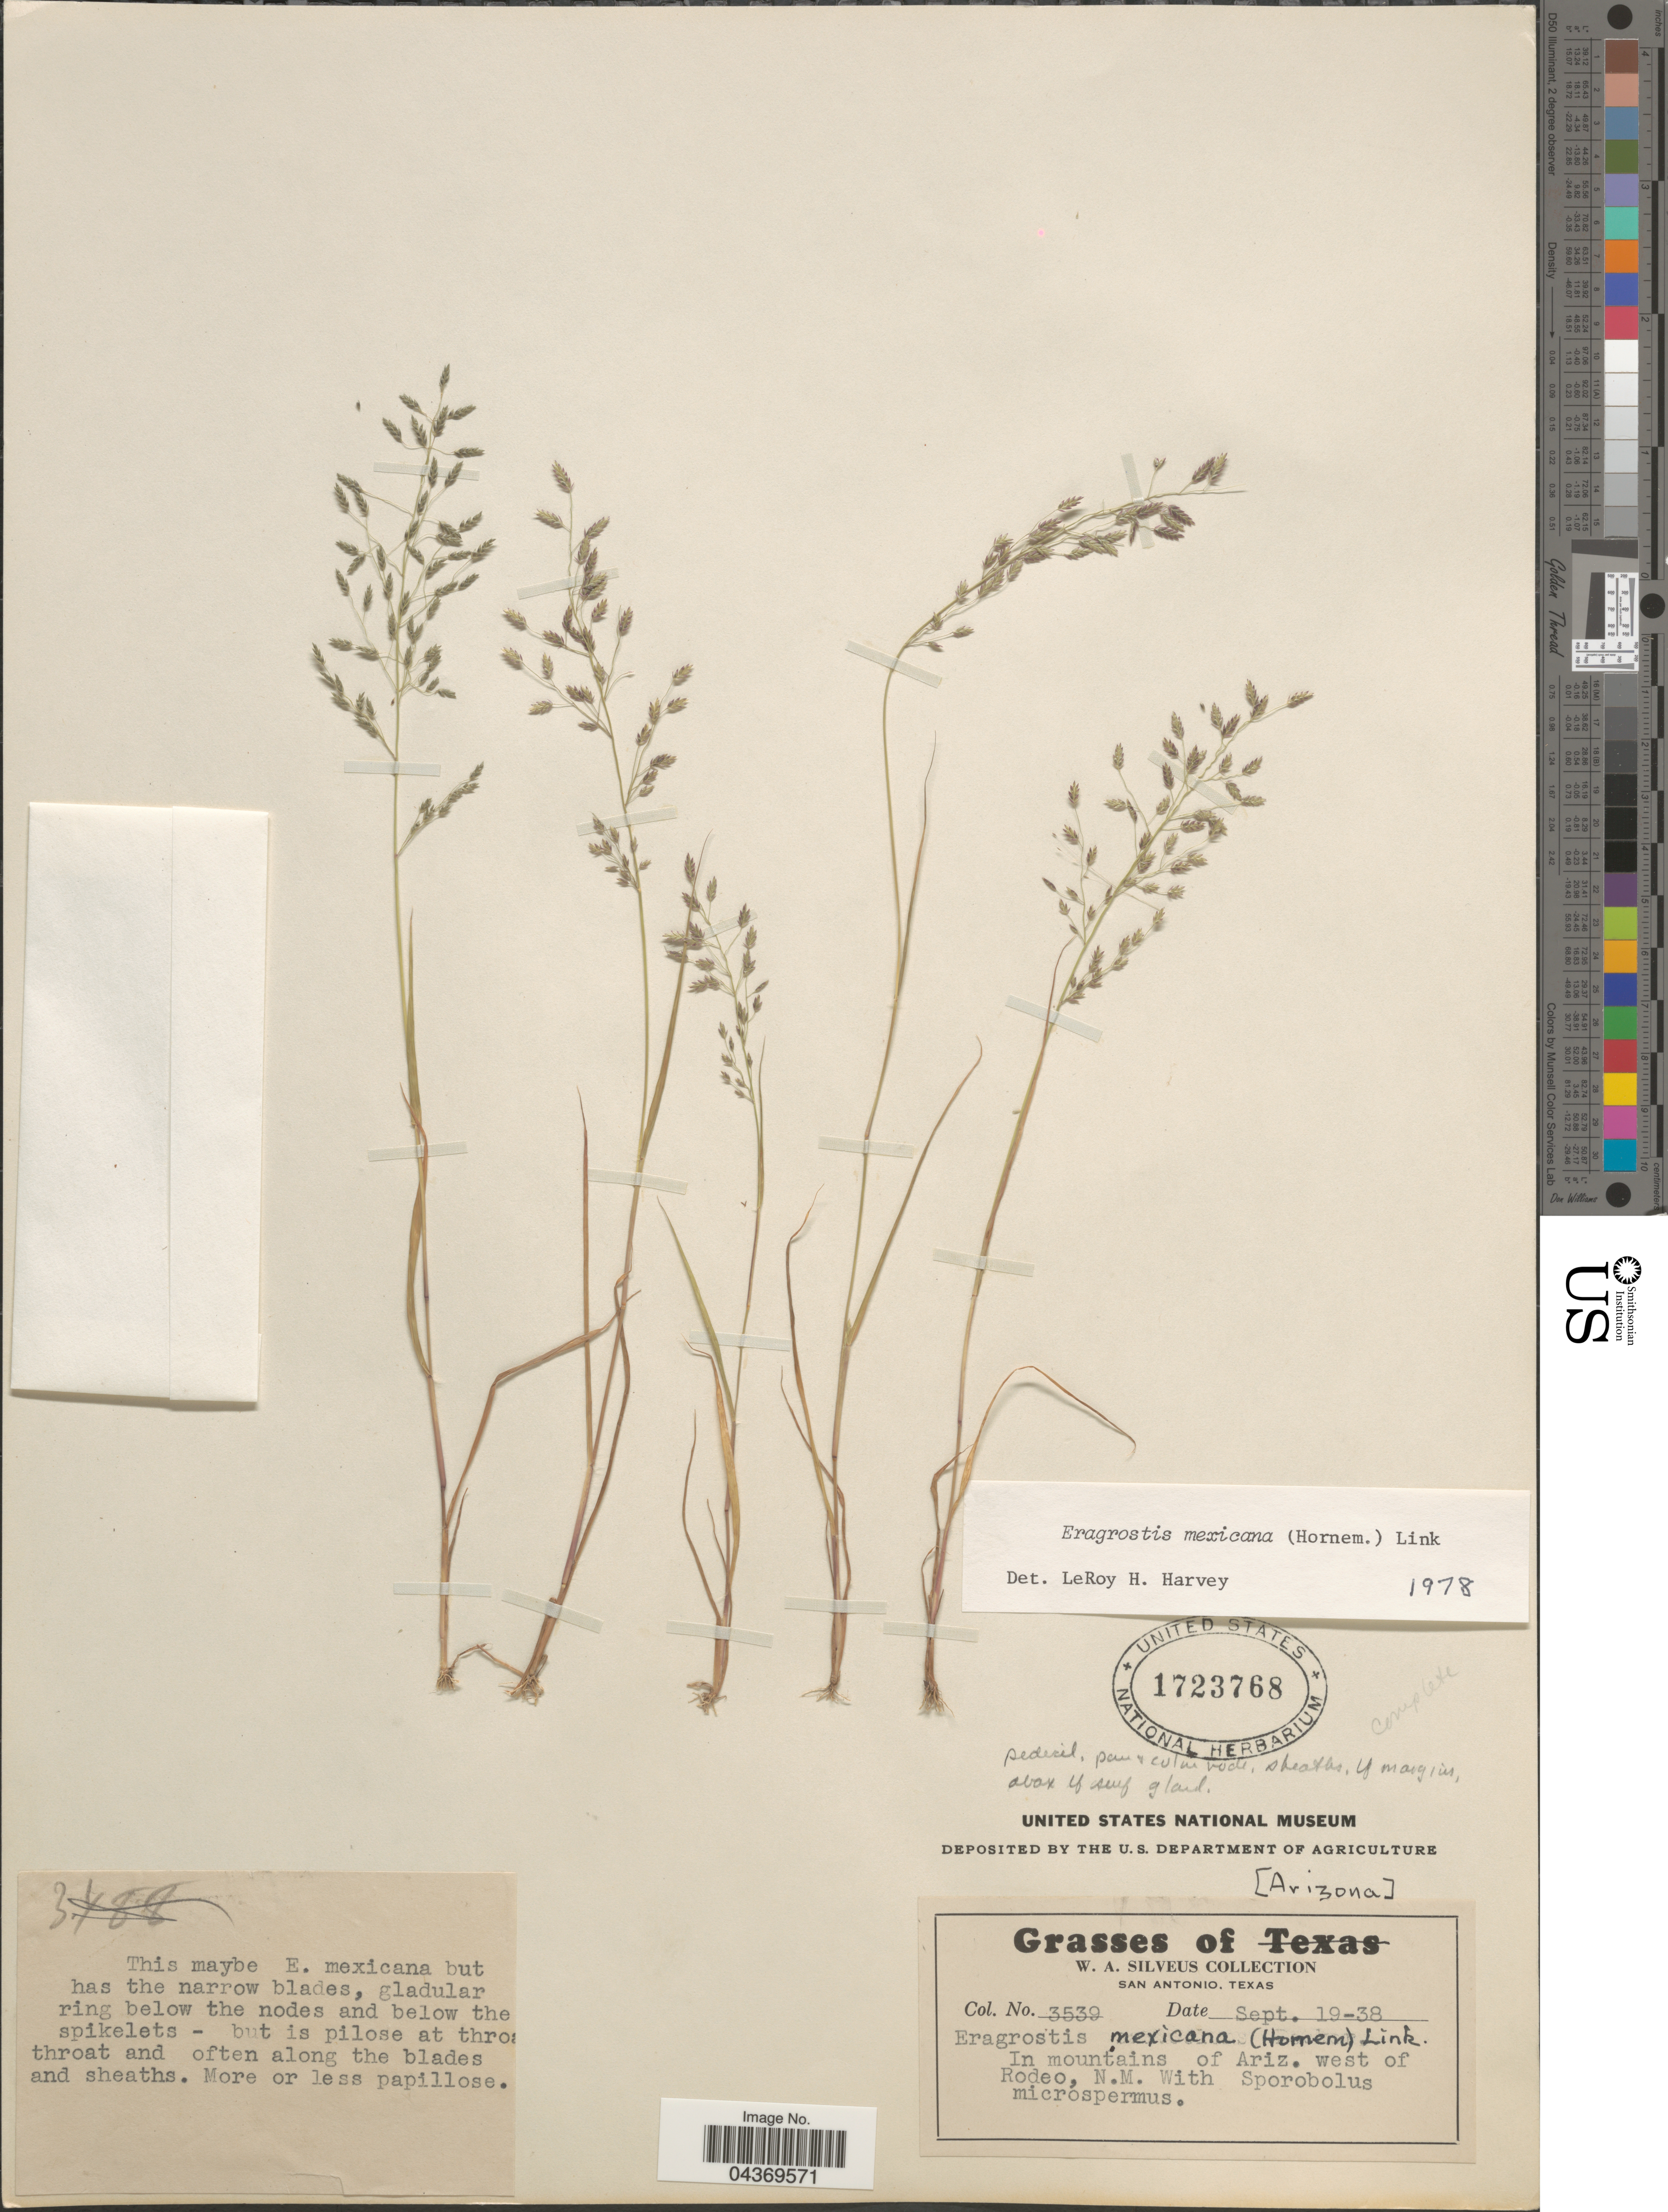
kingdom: Plantae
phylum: Tracheophyta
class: Liliopsida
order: Poales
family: Poaceae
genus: Eragrostis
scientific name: Eragrostis mexicana subsp. mexicana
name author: (Hornem.) Link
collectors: W. Silveus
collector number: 3539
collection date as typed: Transcribed d/m/y: 19/9/38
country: United States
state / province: Arizona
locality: In mountains of Ariz. west of Rodeo, N.M.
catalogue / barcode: US 1723768